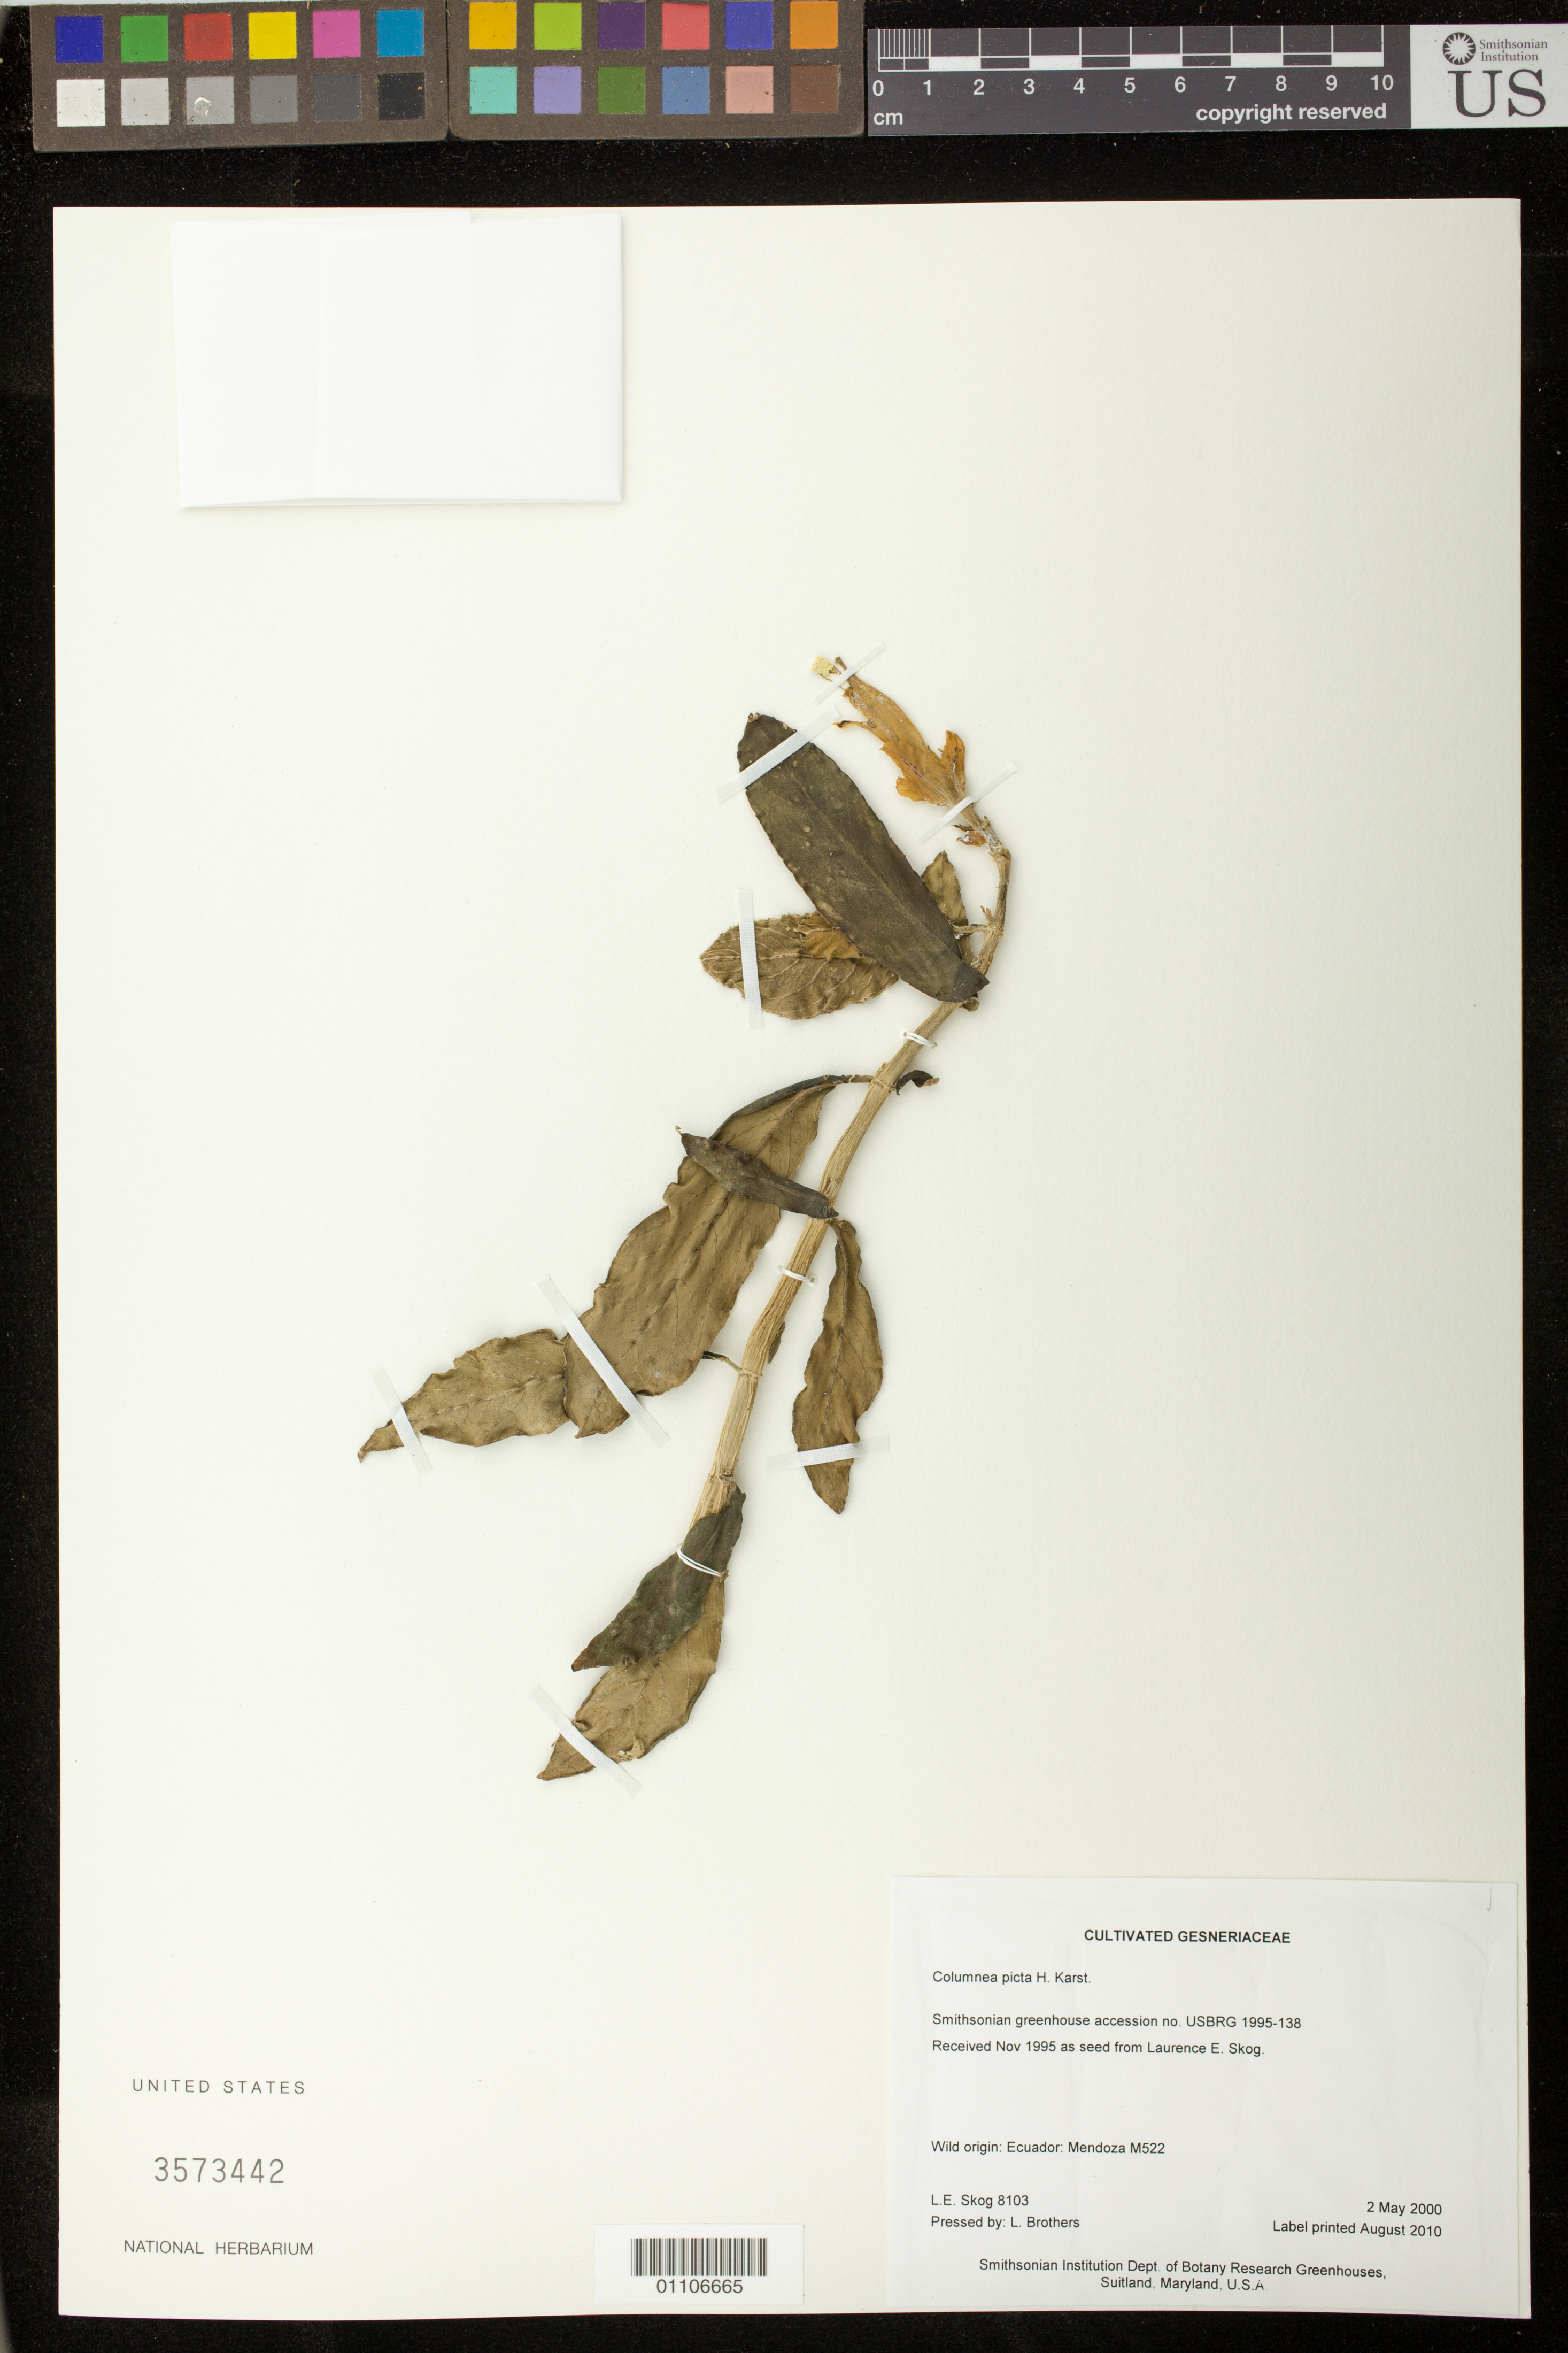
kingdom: Plantae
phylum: Tracheophyta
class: Magnoliopsida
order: Lamiales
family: Gesneriaceae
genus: Columnea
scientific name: Columnea karsteniana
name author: Singh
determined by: Skog, Laurence E.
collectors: L. E. Skog & L. Brothers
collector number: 8103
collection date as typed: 2 May 2000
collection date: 2000-05-02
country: Ecuador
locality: Smithsonian Institution Dept. of Botany Research Greenhouses, Suitland, Maryland, U.S.A.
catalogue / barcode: US 3573442